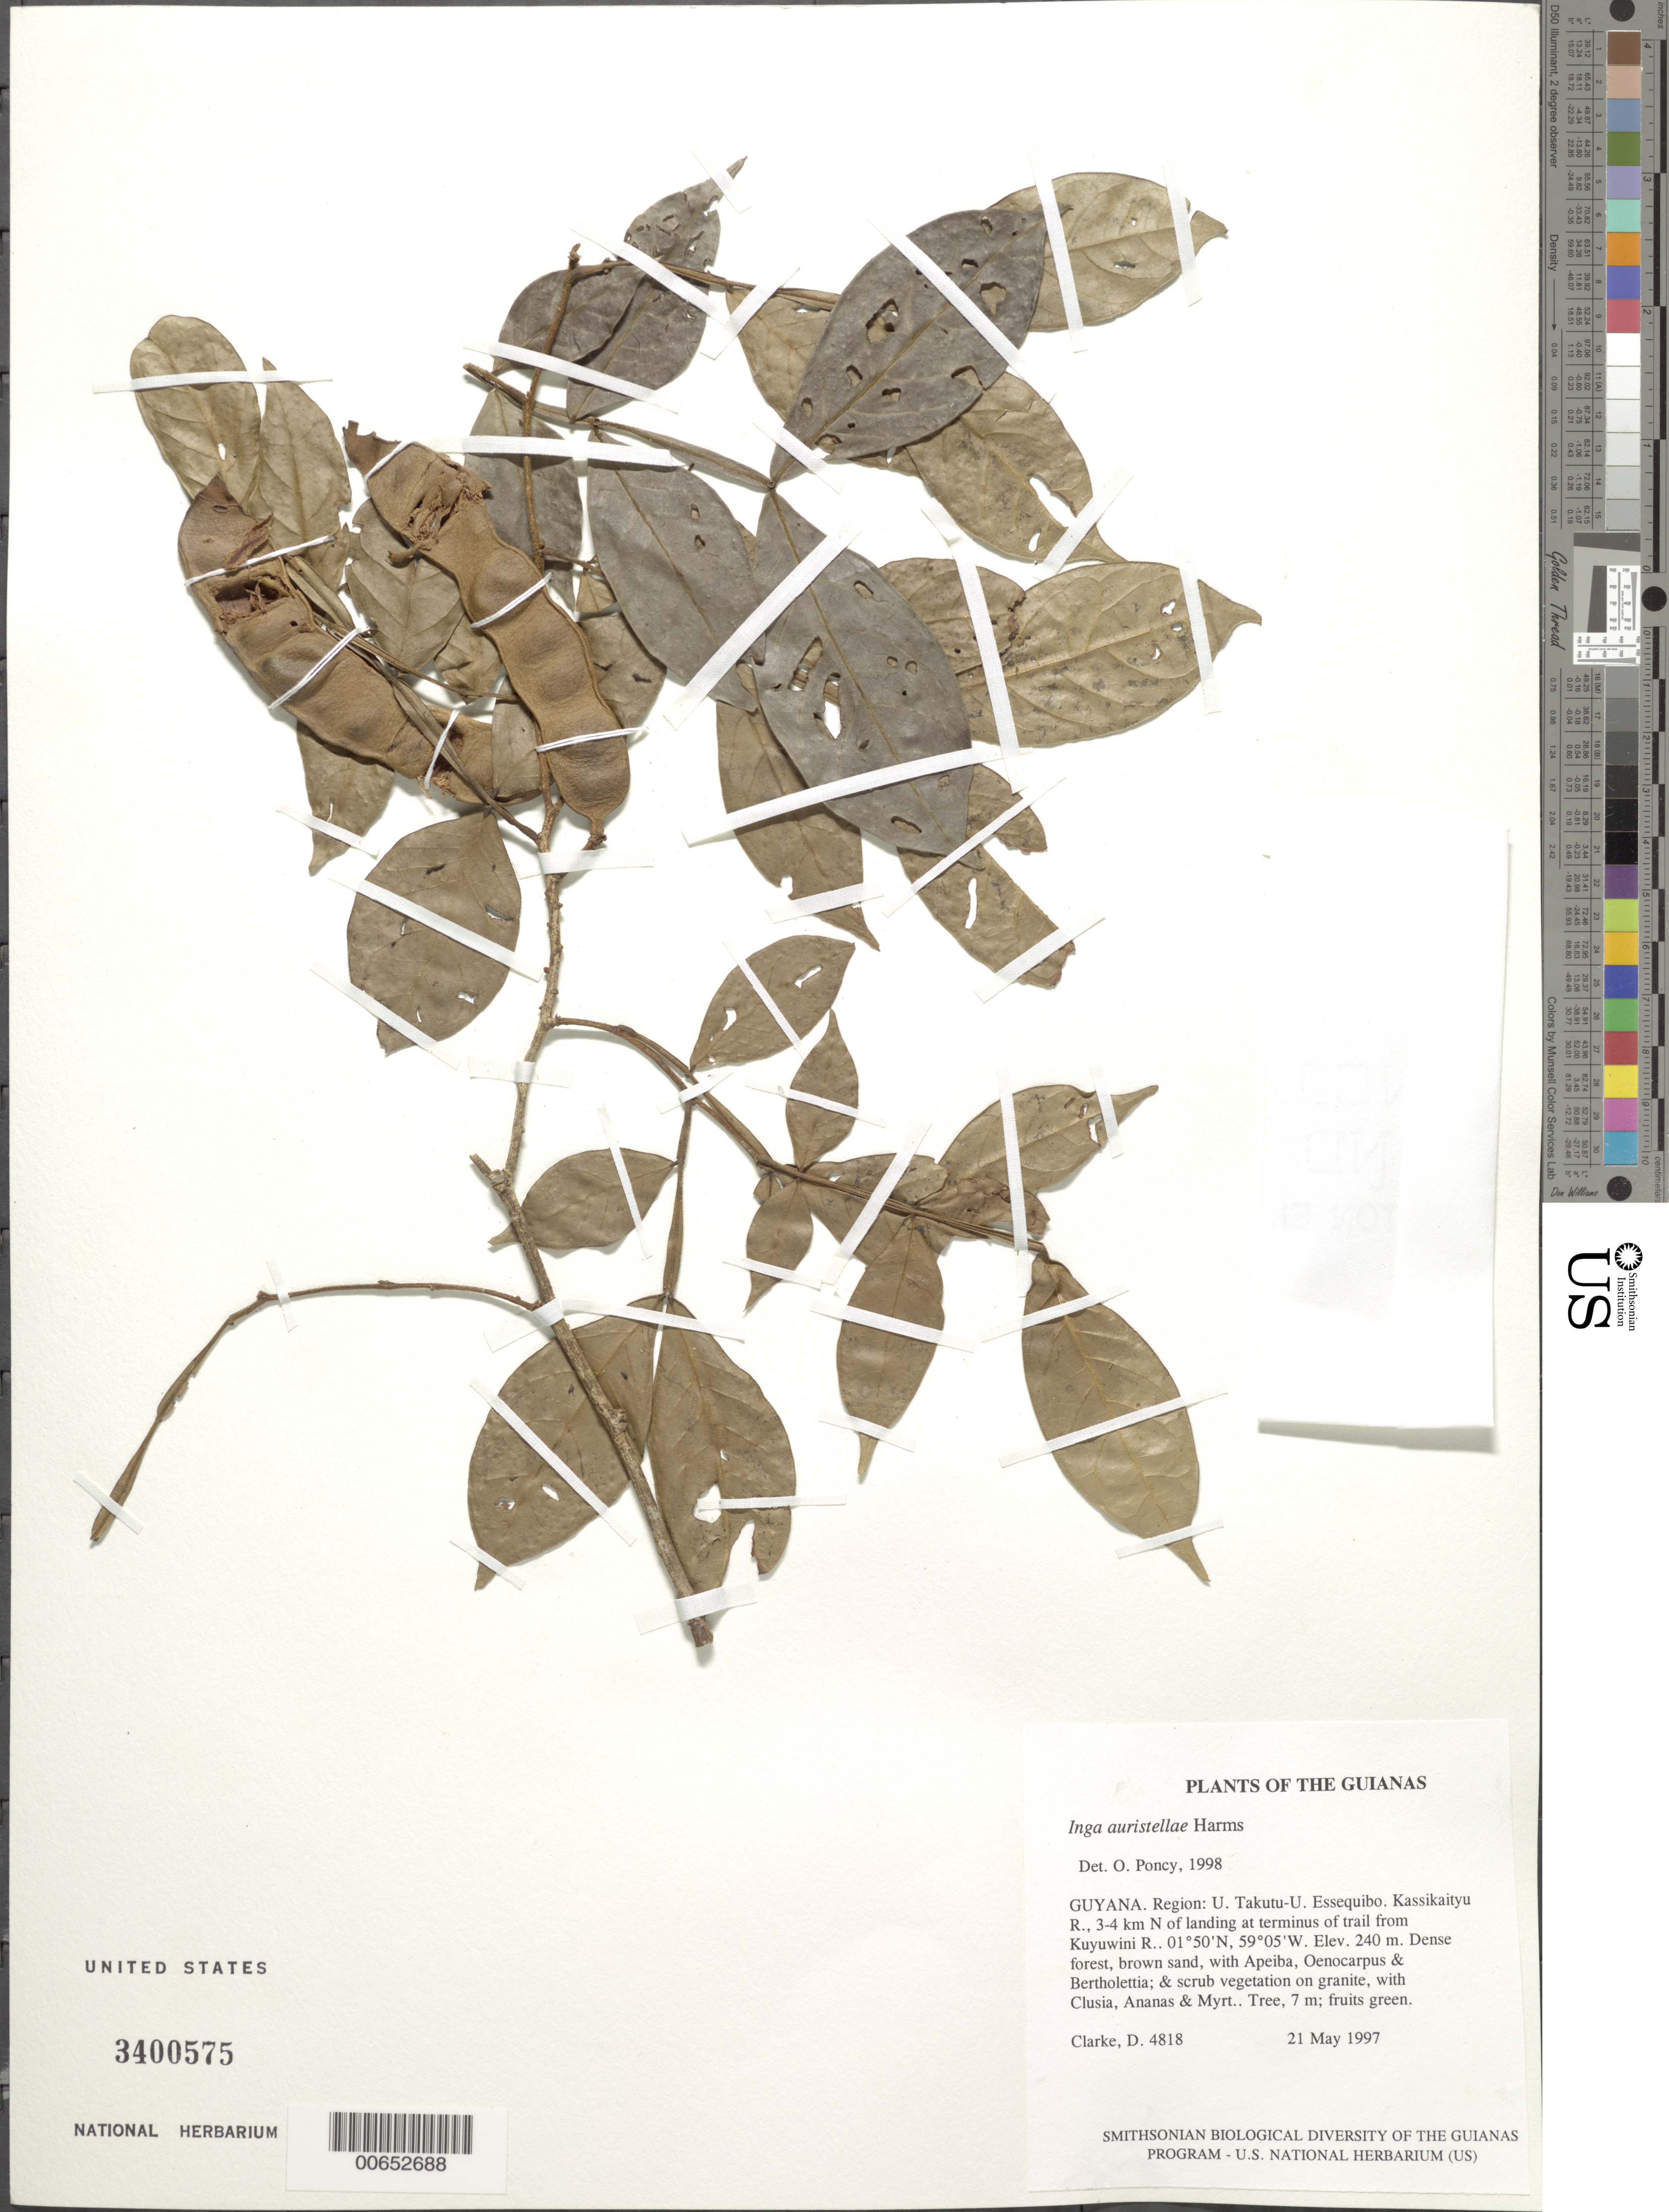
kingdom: Plantae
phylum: Tracheophyta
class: Magnoliopsida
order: Fabales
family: Fabaceae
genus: Inga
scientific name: Inga auristellae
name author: Harms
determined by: Poncy, O.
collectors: H. D. Clarke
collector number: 4818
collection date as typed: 21 May 1997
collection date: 1997-05-21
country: Guyana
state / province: U. Takutu-U. Essequibo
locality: Kassikaityu R., 3-4 km N of landing at terminus of trail from Kuyuwini R.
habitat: Dense forest, brown sand, with Apeiba, Oenocarpus & Bertholettia; & scrub vegetation on granite, with Clusia, Ananas & Myrt.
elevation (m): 240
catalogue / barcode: US 3400575